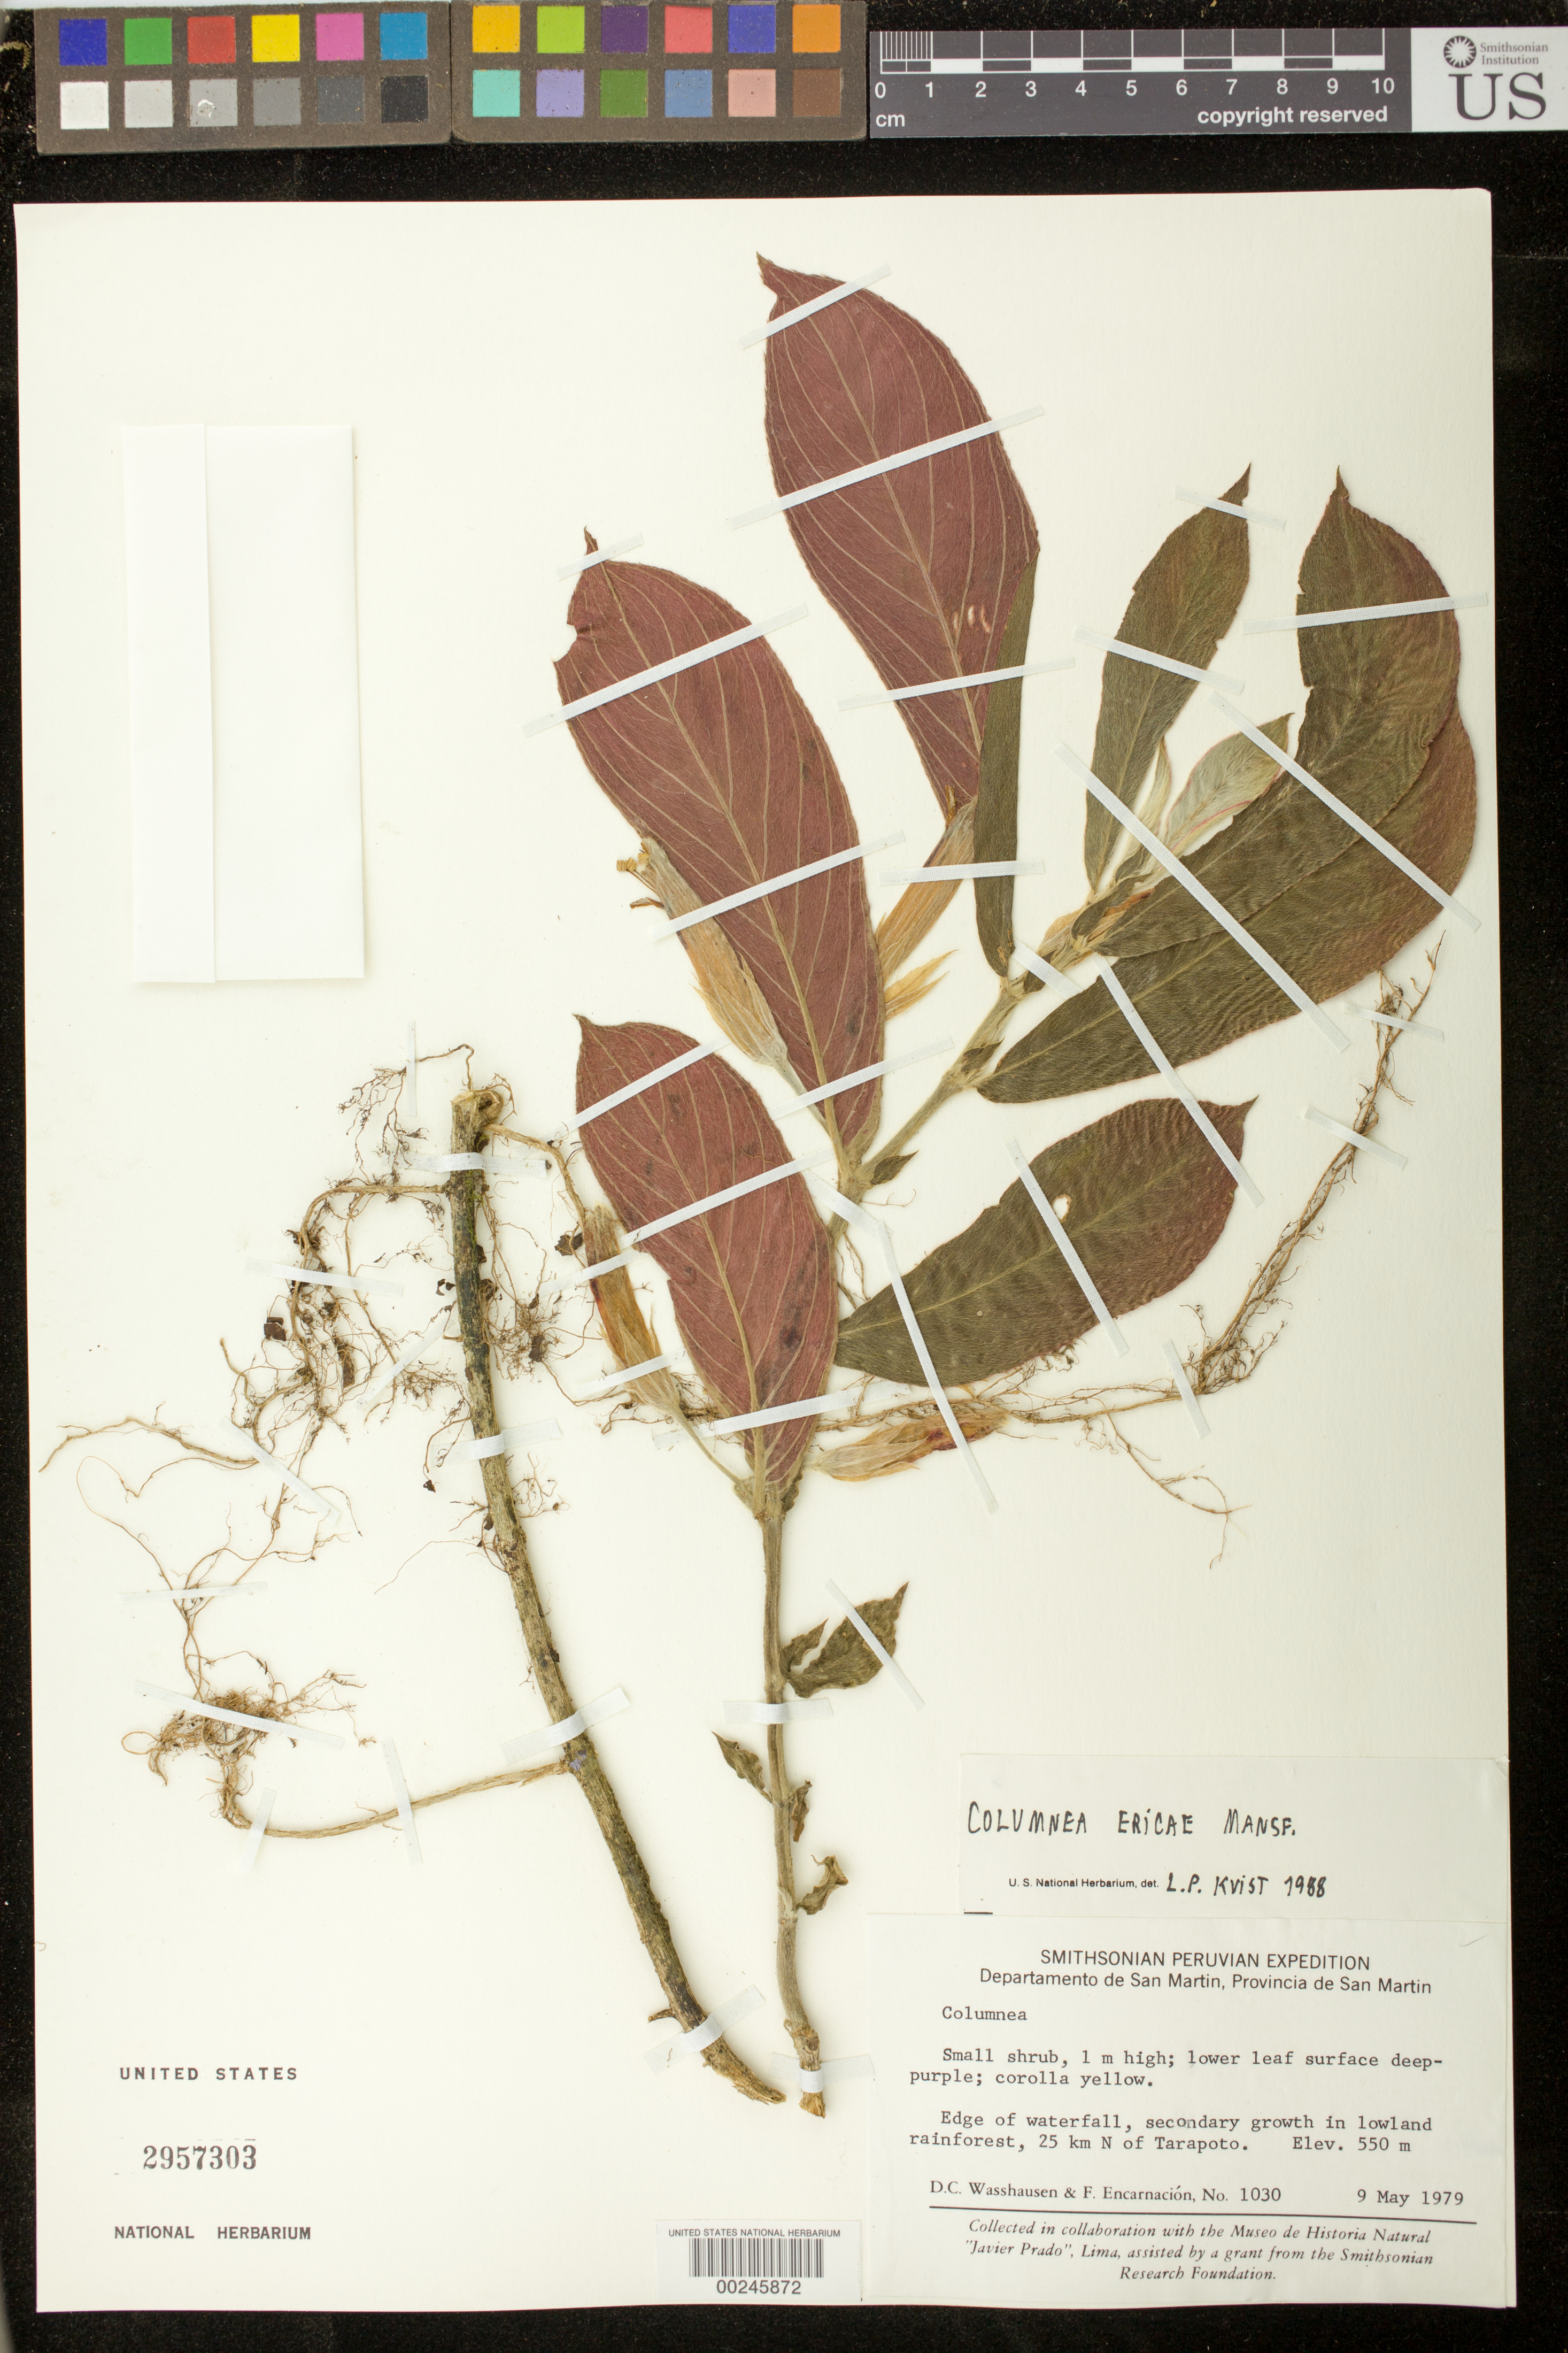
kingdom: Plantae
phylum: Tracheophyta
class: Magnoliopsida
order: Lamiales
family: Gesneriaceae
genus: Columnea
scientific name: Columnea ericae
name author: Mansf.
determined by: Clark, J. L., (SEL), The Marie Selby Botanical Garden (UNITED STATES)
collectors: D. C. Wasshausen & F. Encarnación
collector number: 1030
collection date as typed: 09 May 1979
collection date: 1979-05-09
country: Peru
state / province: San Martín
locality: Prov. San Martín; 25 km N of Tarapoto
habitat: Edge of waterfall, secondary growth in lowland rainforest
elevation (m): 550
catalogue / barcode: US 2957303